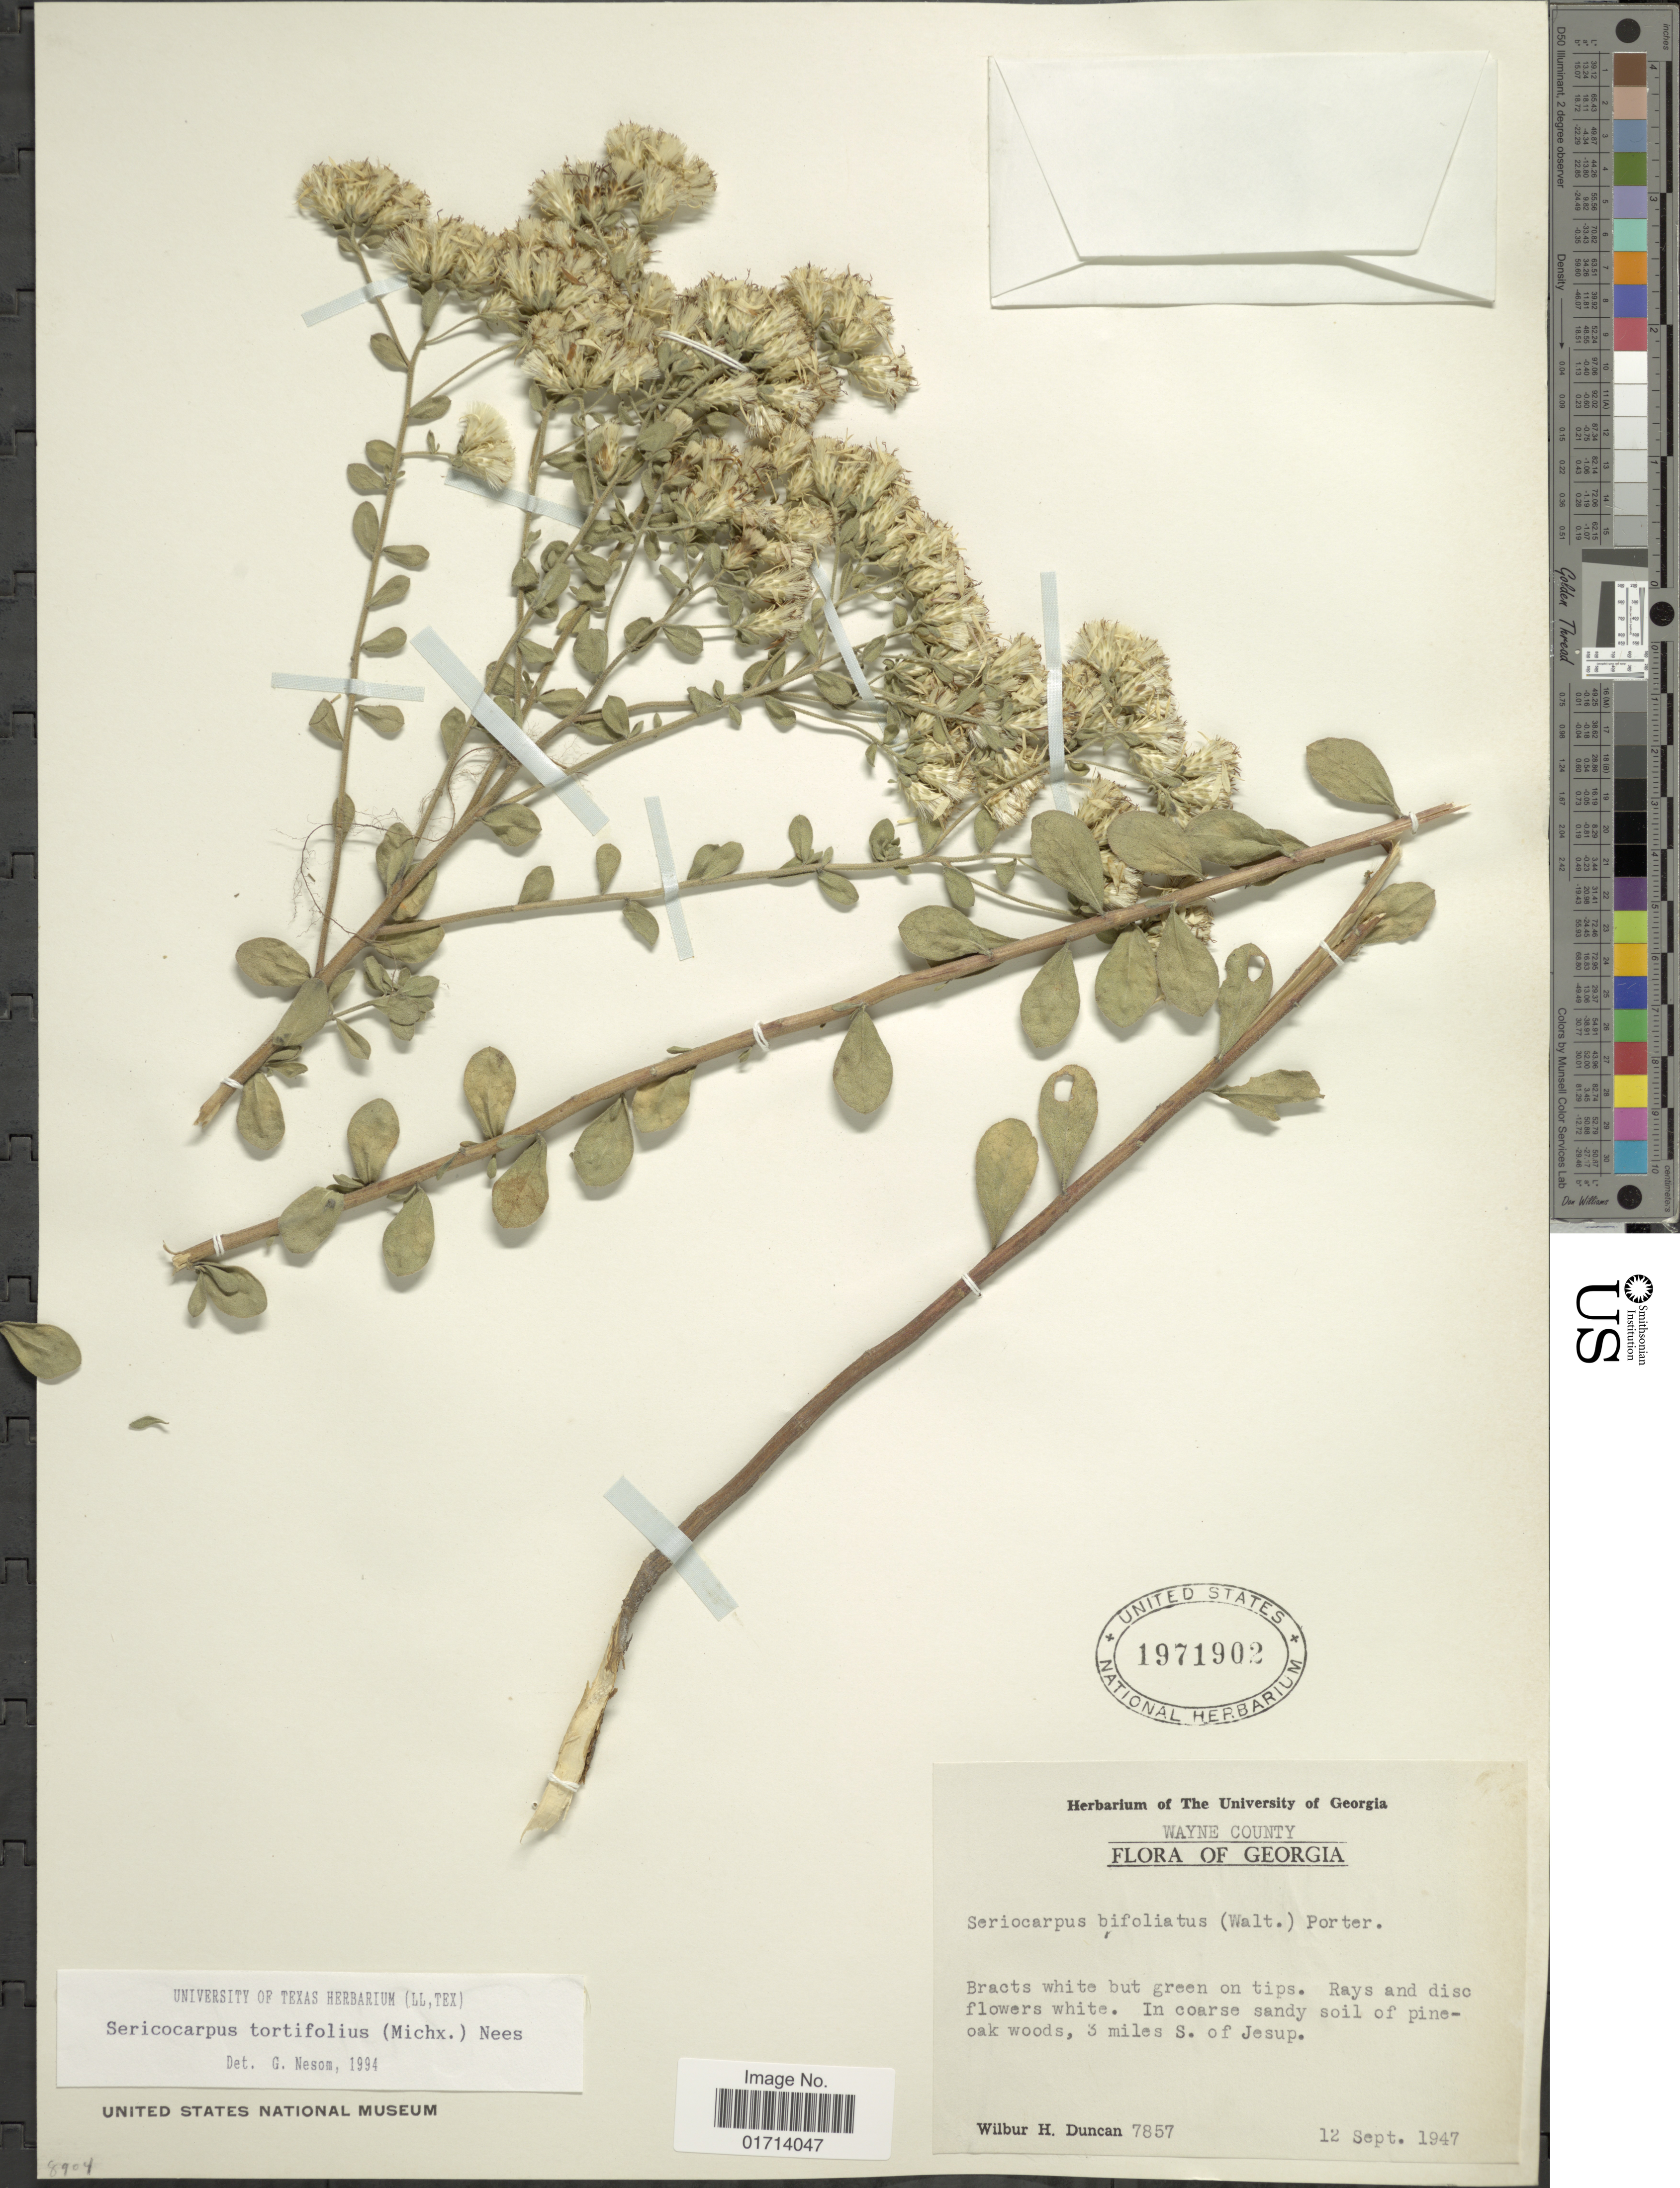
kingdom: Plantae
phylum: Tracheophyta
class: Magnoliopsida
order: Asterales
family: Asteraceae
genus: Sericocarpus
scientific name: Sericocarpus tortifolius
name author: (Michx.) Nees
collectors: W. H. Duncan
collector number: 7857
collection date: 1947-09-12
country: United States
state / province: Georgia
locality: Wayne County, 3 miles S. of Jesup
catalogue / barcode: US 1971902